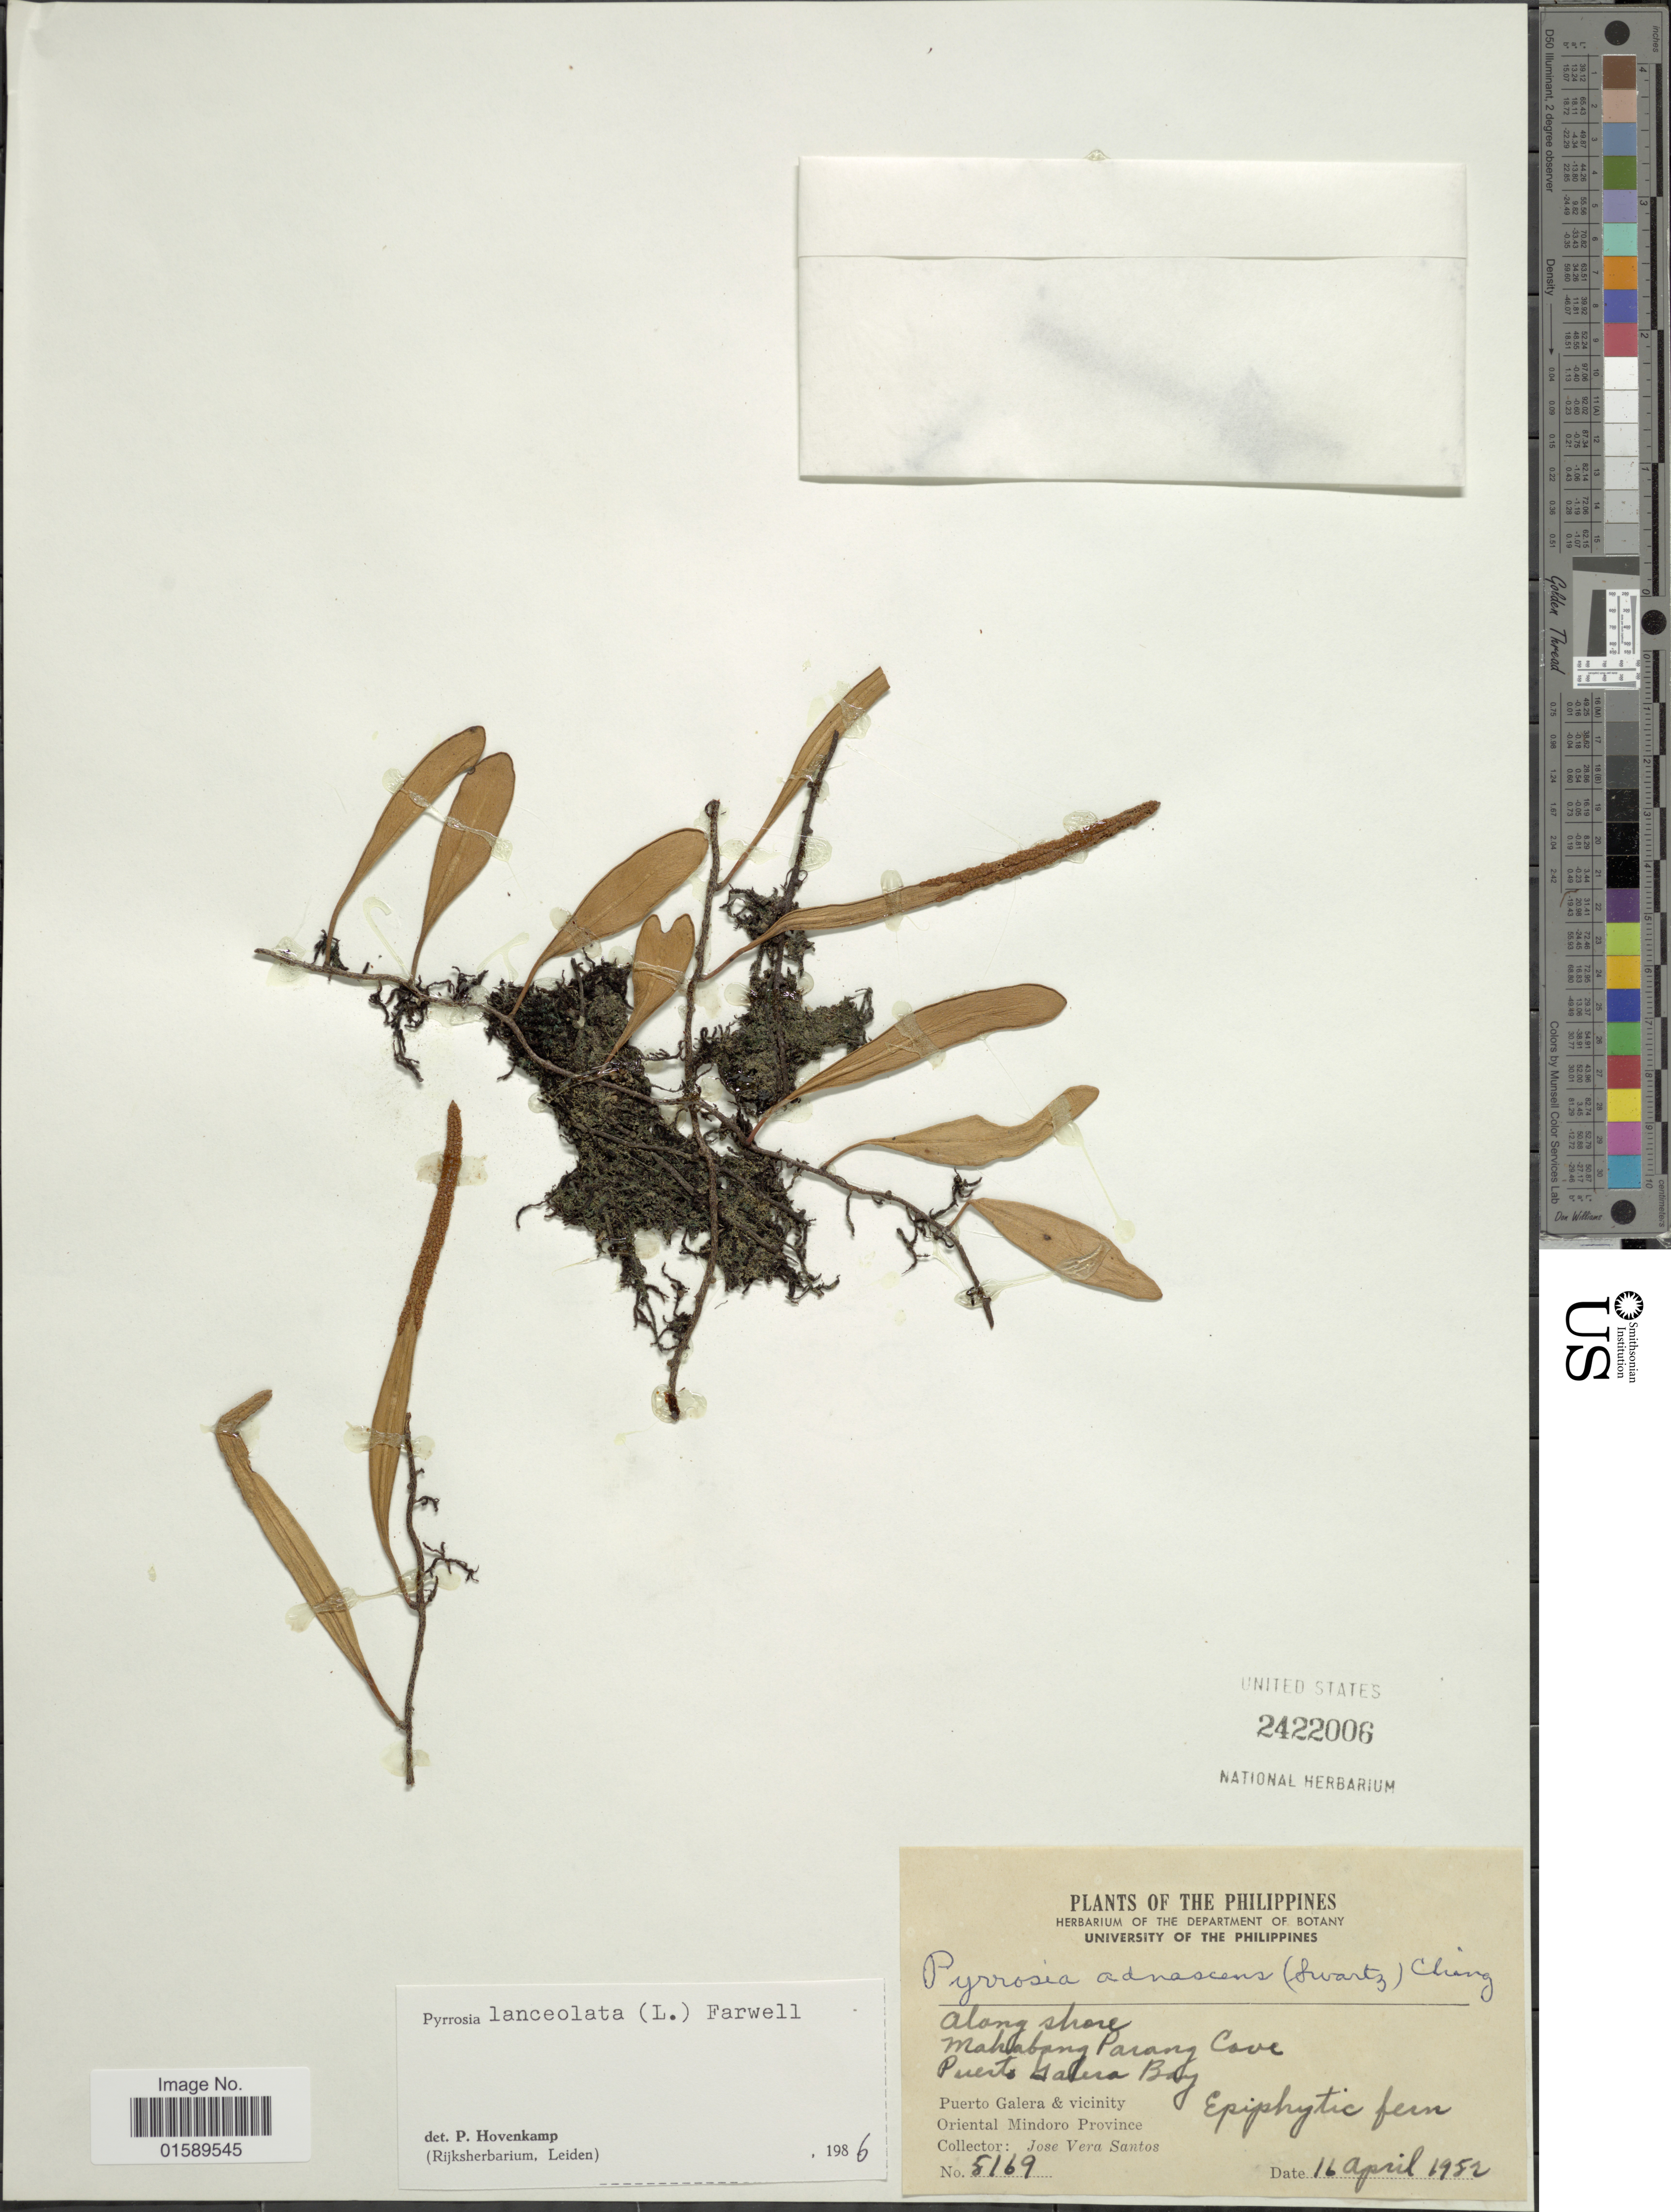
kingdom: Plantae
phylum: Tracheophyta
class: Polypodiopsida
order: Polypodiales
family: Polypodiaceae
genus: Pyrrosia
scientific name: Pyrrosia lanceolata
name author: (L.) Farw.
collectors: J. Santos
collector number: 5169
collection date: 1952-04-16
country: Philippines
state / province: Mimaropa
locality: Mahabang Parang Cave. Puerto Galera Bay, Puerto Galera & vicinity, Oriental Mindoro Province,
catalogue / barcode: US 2422006